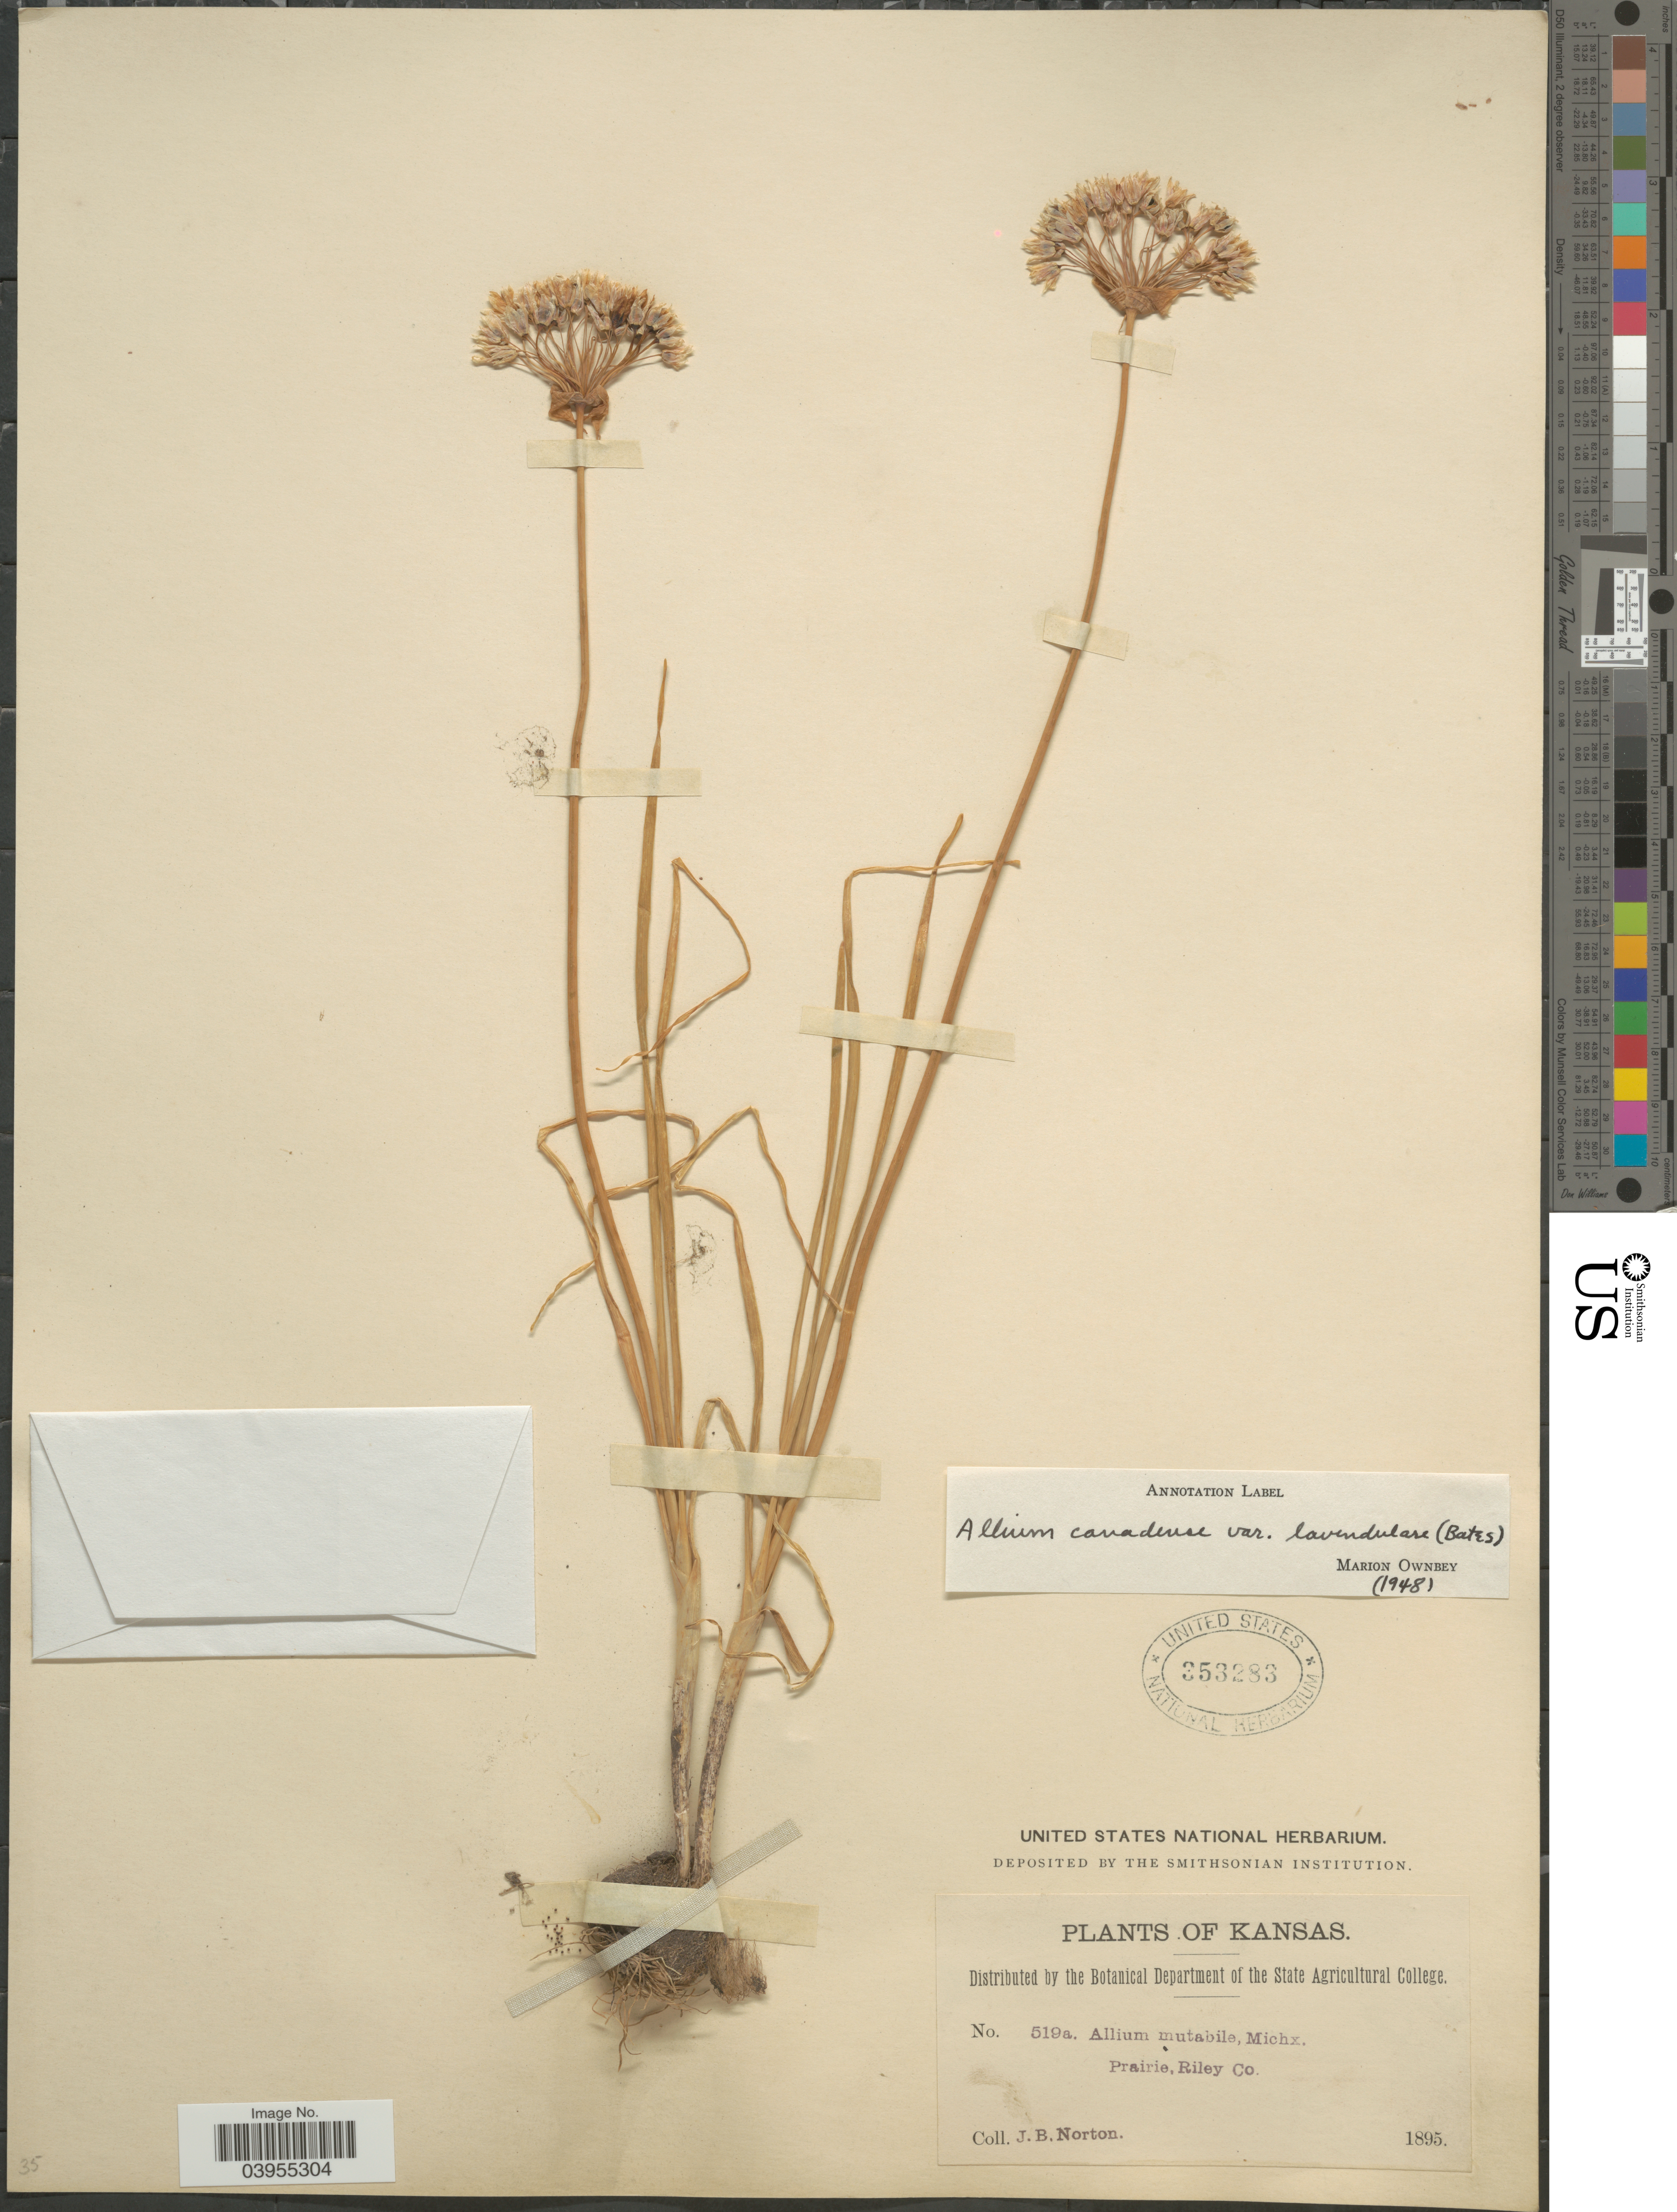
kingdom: Plantae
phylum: Tracheophyta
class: Liliopsida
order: Asparagales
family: Amaryllidaceae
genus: Allium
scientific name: Allium canadense var. lavandulare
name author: (Bates) Ownbey & Aase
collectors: J. B. Norton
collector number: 519a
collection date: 1895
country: United States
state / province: Kansas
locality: Prairie, Riley Co.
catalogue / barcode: US 353283